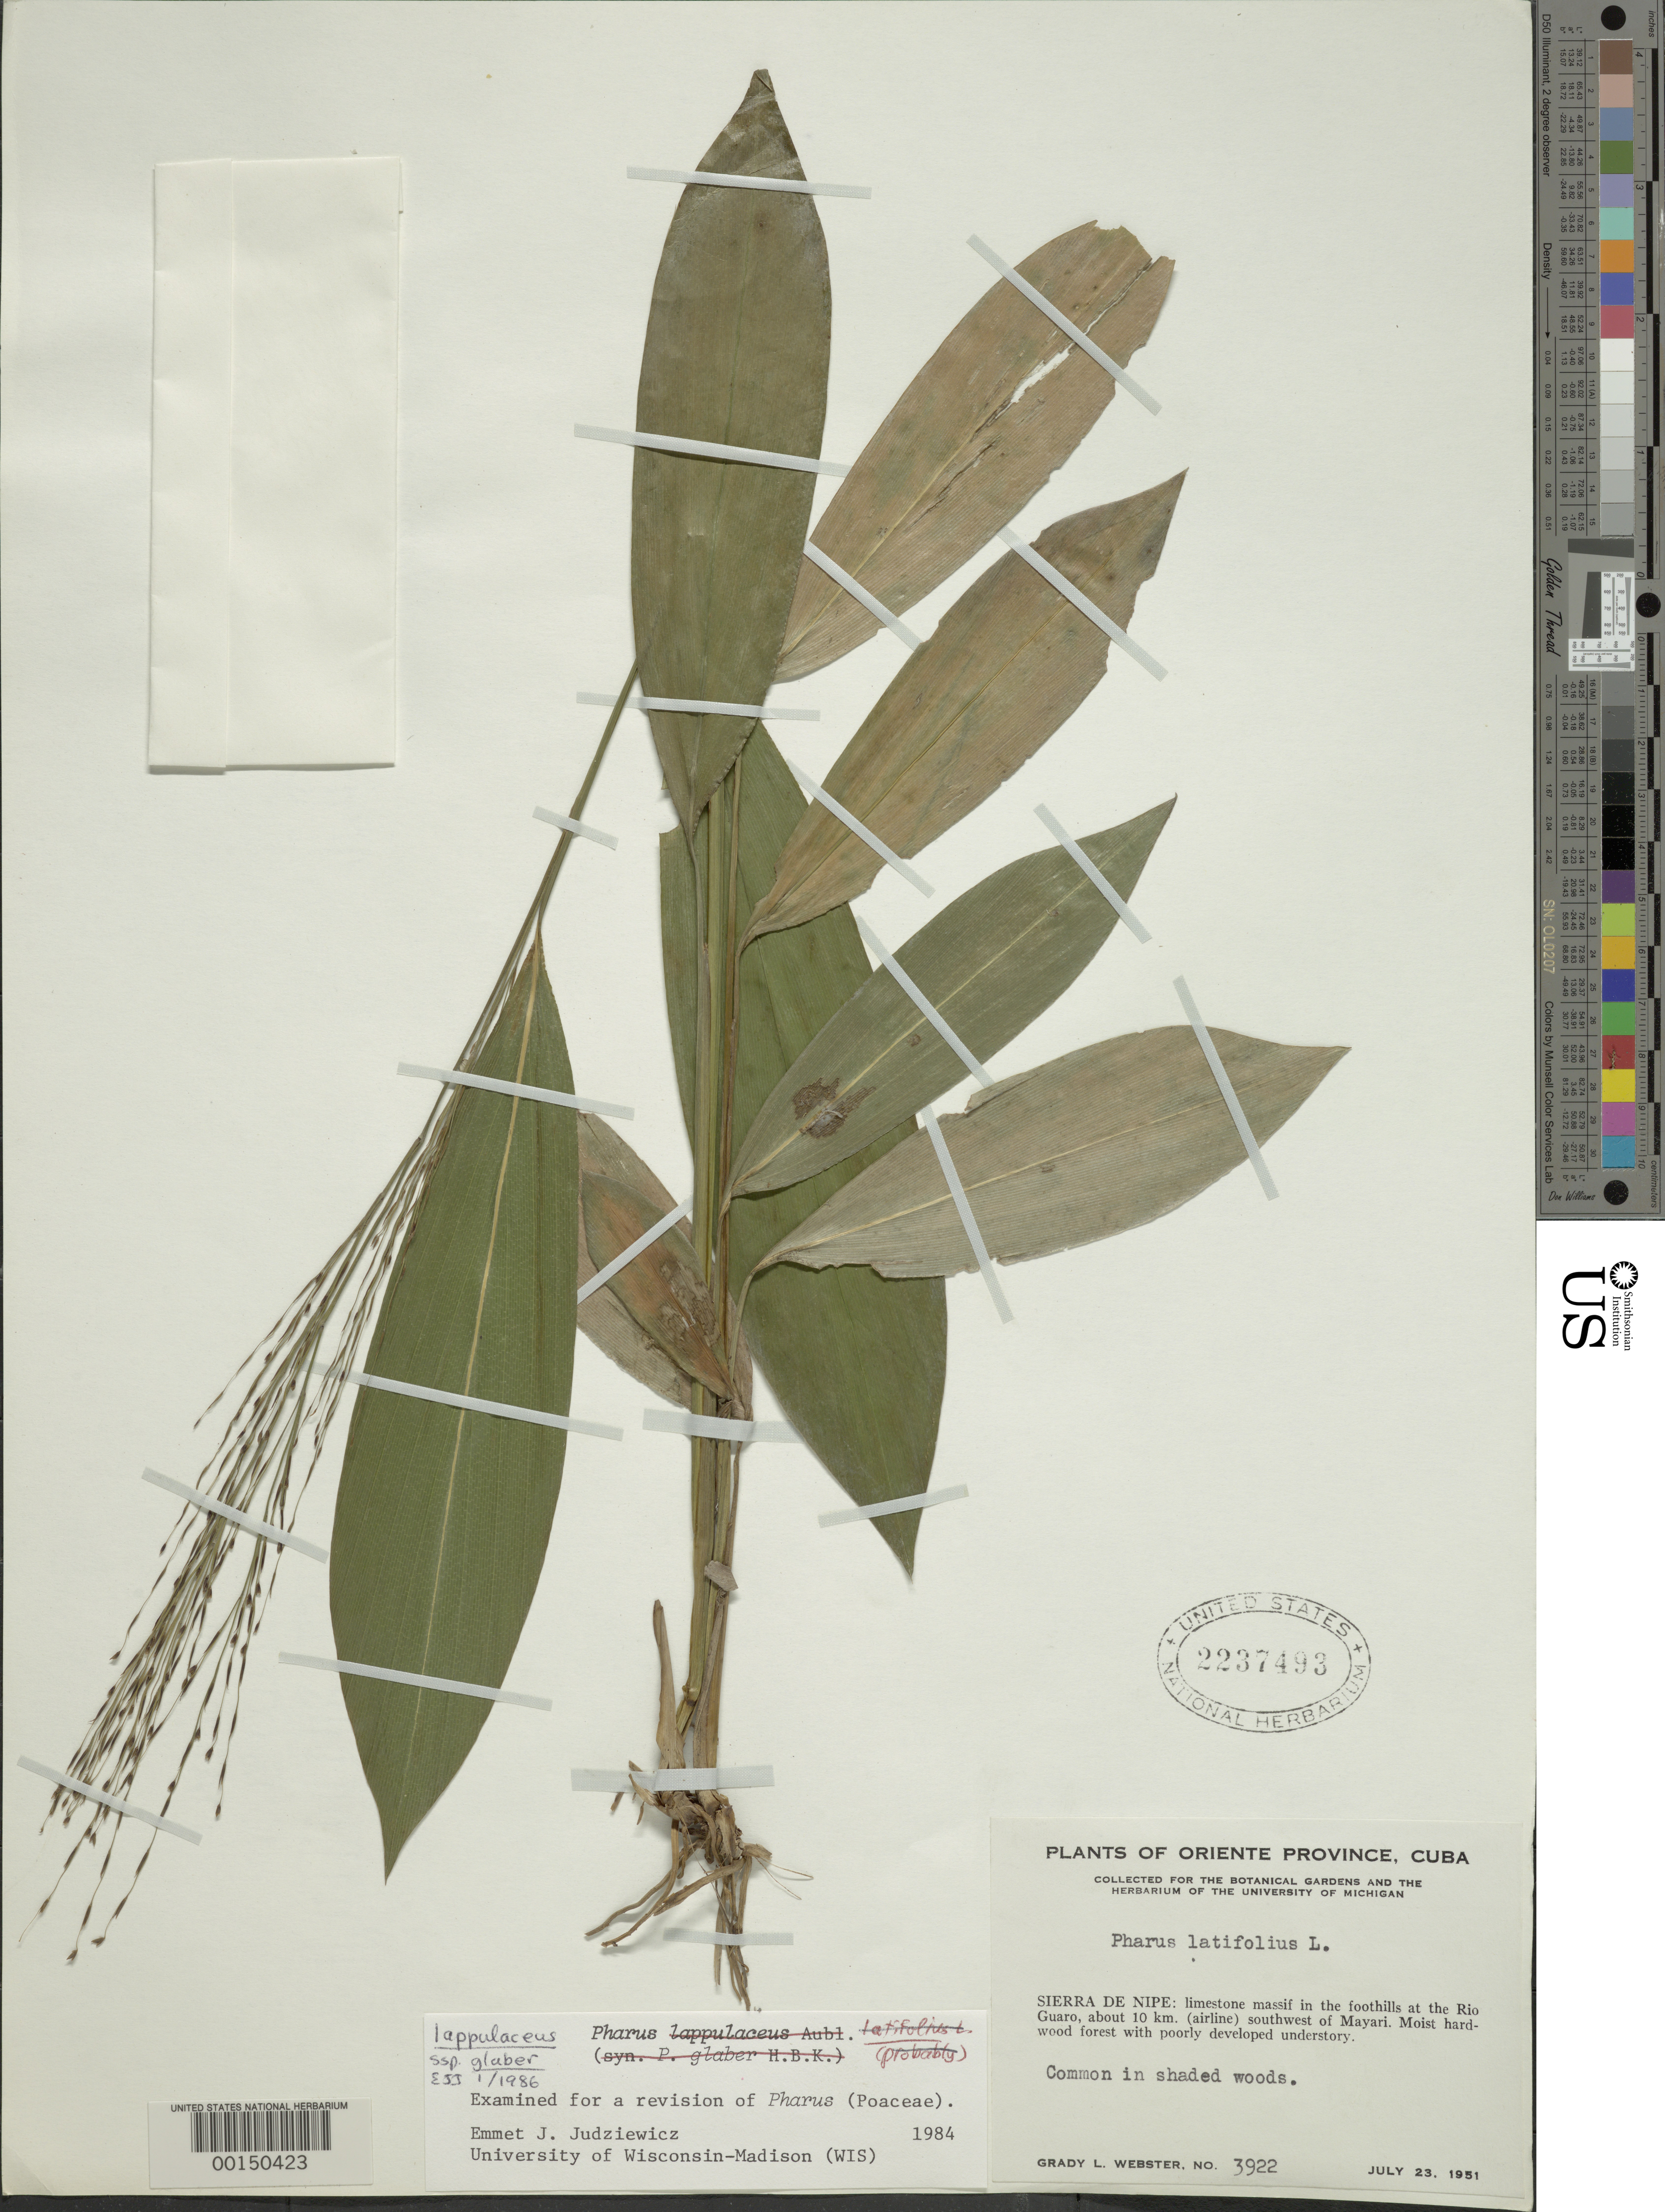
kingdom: Plantae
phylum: Tracheophyta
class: Liliopsida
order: Poales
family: Poaceae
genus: Pharus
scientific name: Pharus lappulaceus subsp. glaber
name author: (Kunth) Judz.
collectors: G. L. Webster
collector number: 3922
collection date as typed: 23 Jul 1951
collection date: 1951-07-23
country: Cuba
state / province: Oriente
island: Greater Antilles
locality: Sierra de nipe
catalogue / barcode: US 2237493